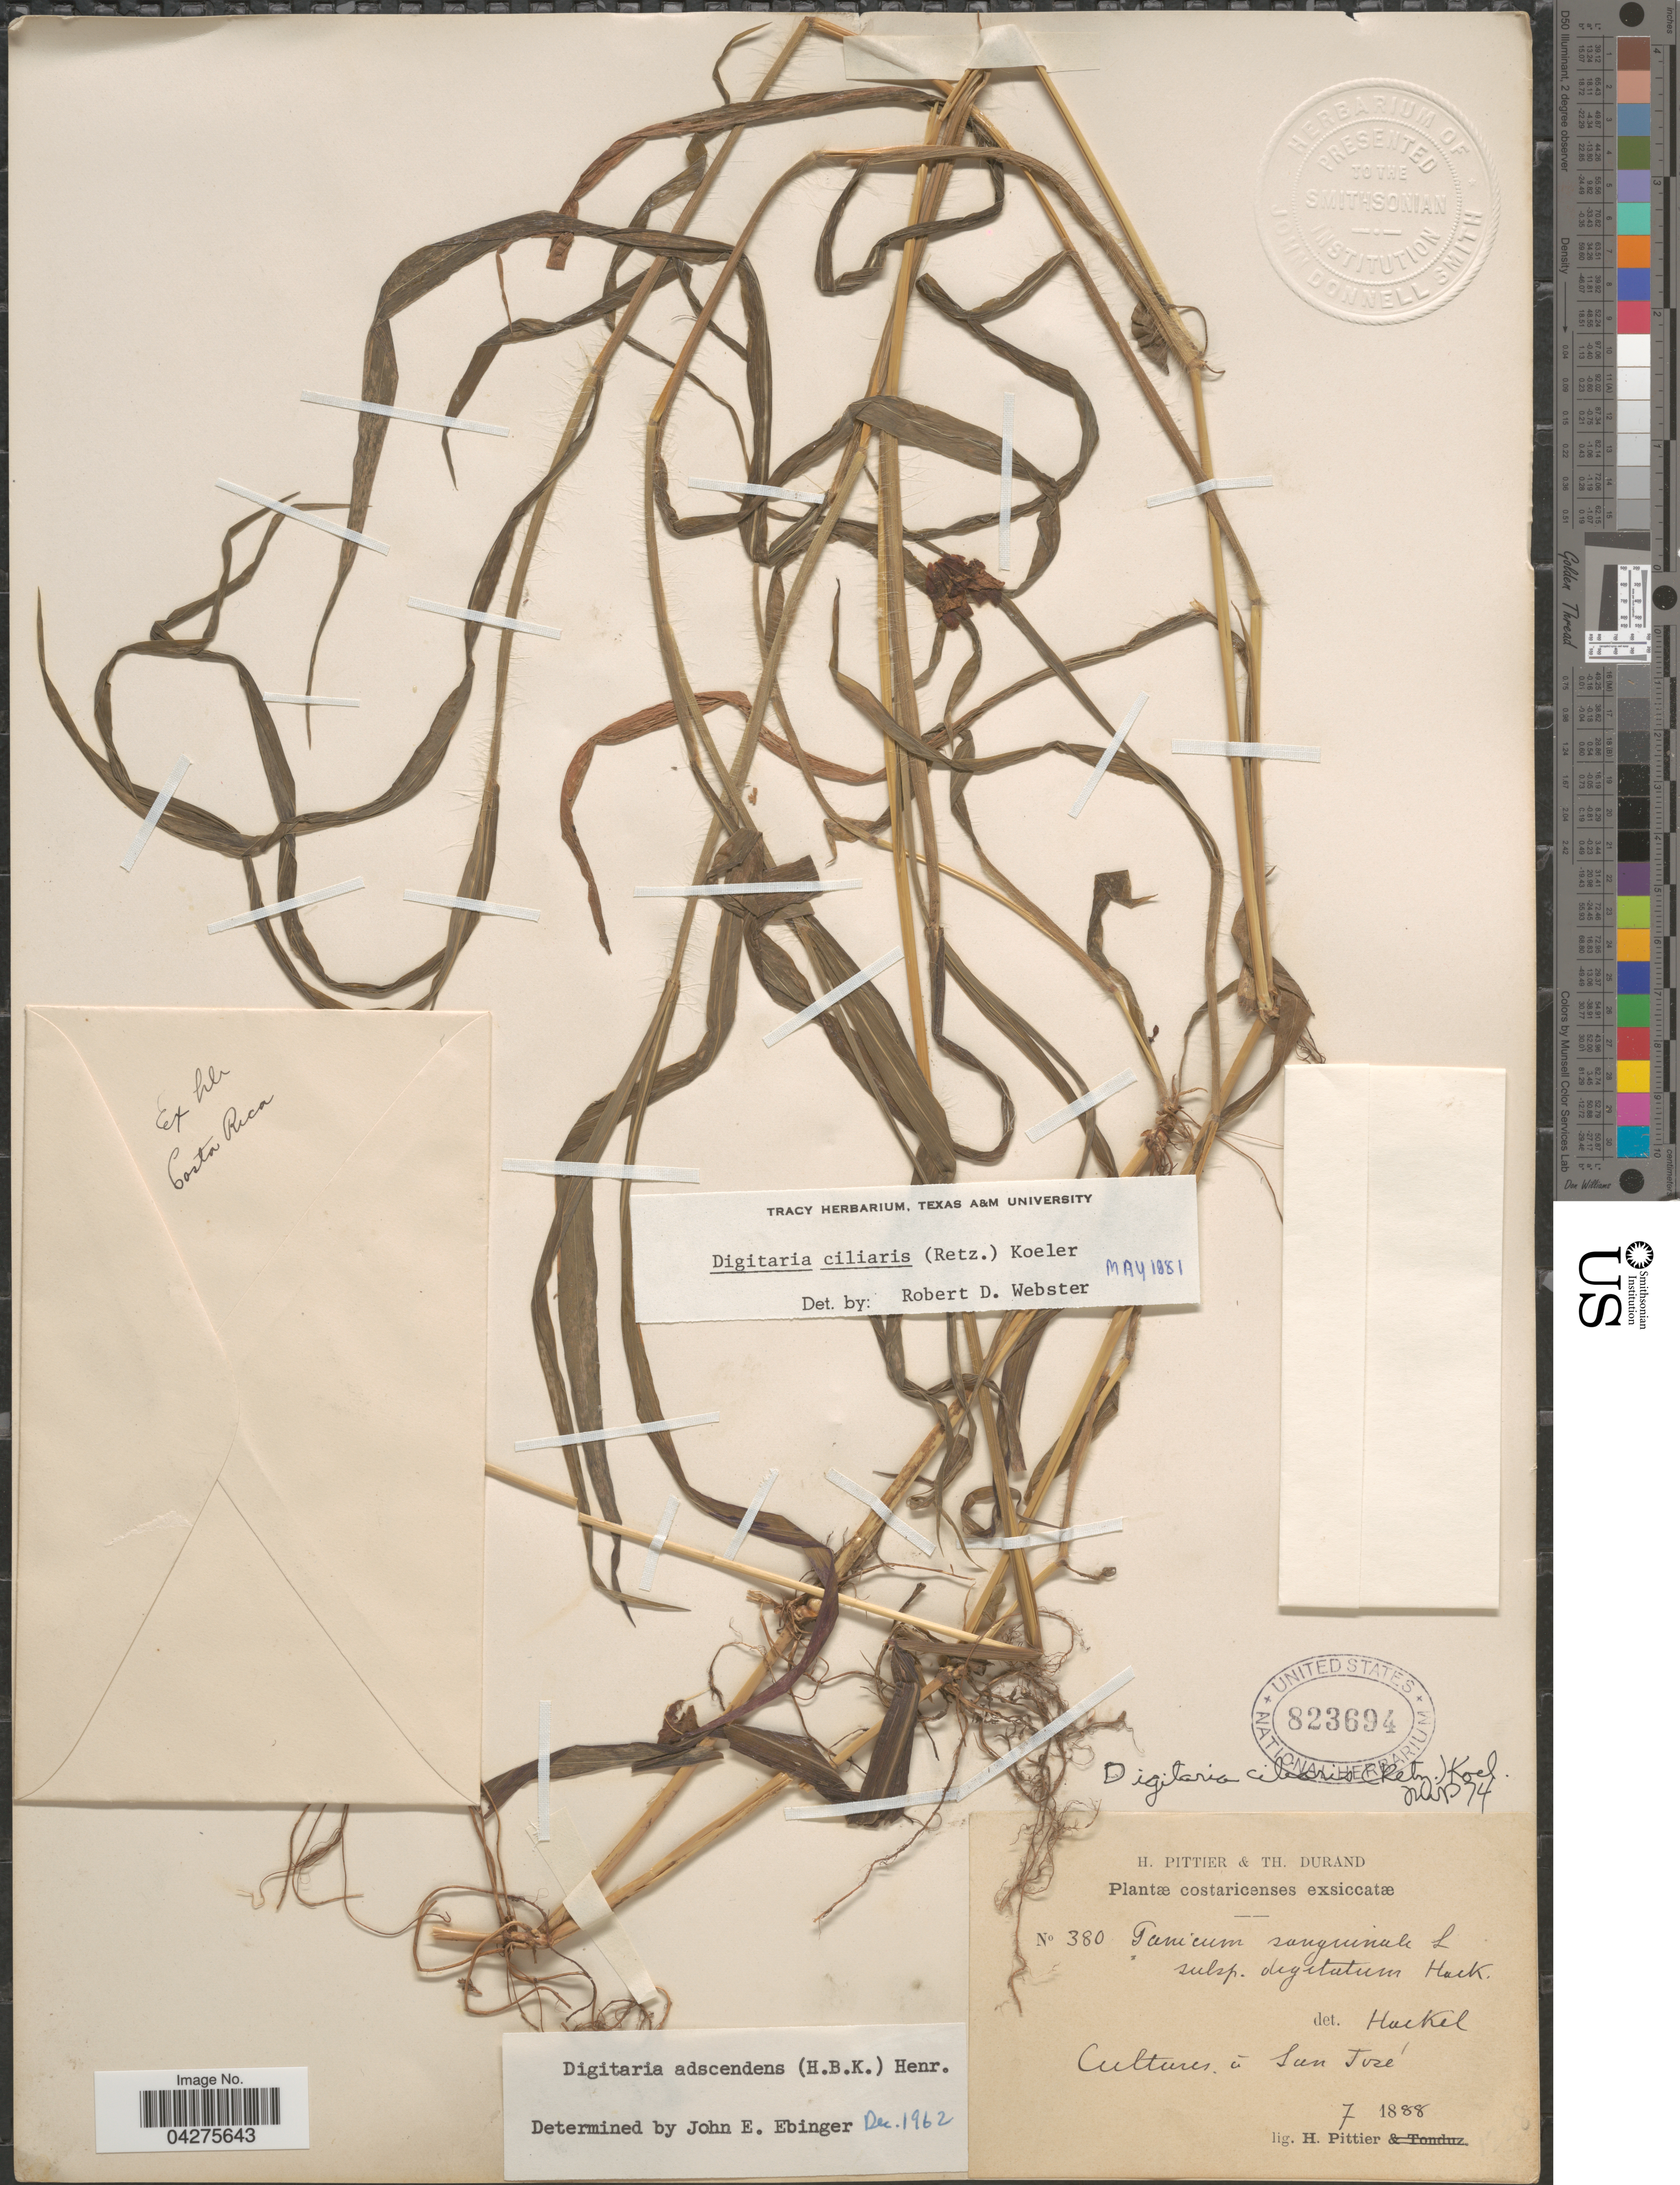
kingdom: Plantae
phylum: Tracheophyta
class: Liliopsida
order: Poales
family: Poaceae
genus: Digitaria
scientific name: Digitaria ciliaris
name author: (Retz.) Koeler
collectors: H. F. Pittier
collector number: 380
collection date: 1888-07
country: Costa Rica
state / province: San José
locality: Cultures à San José.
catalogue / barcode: US 823694